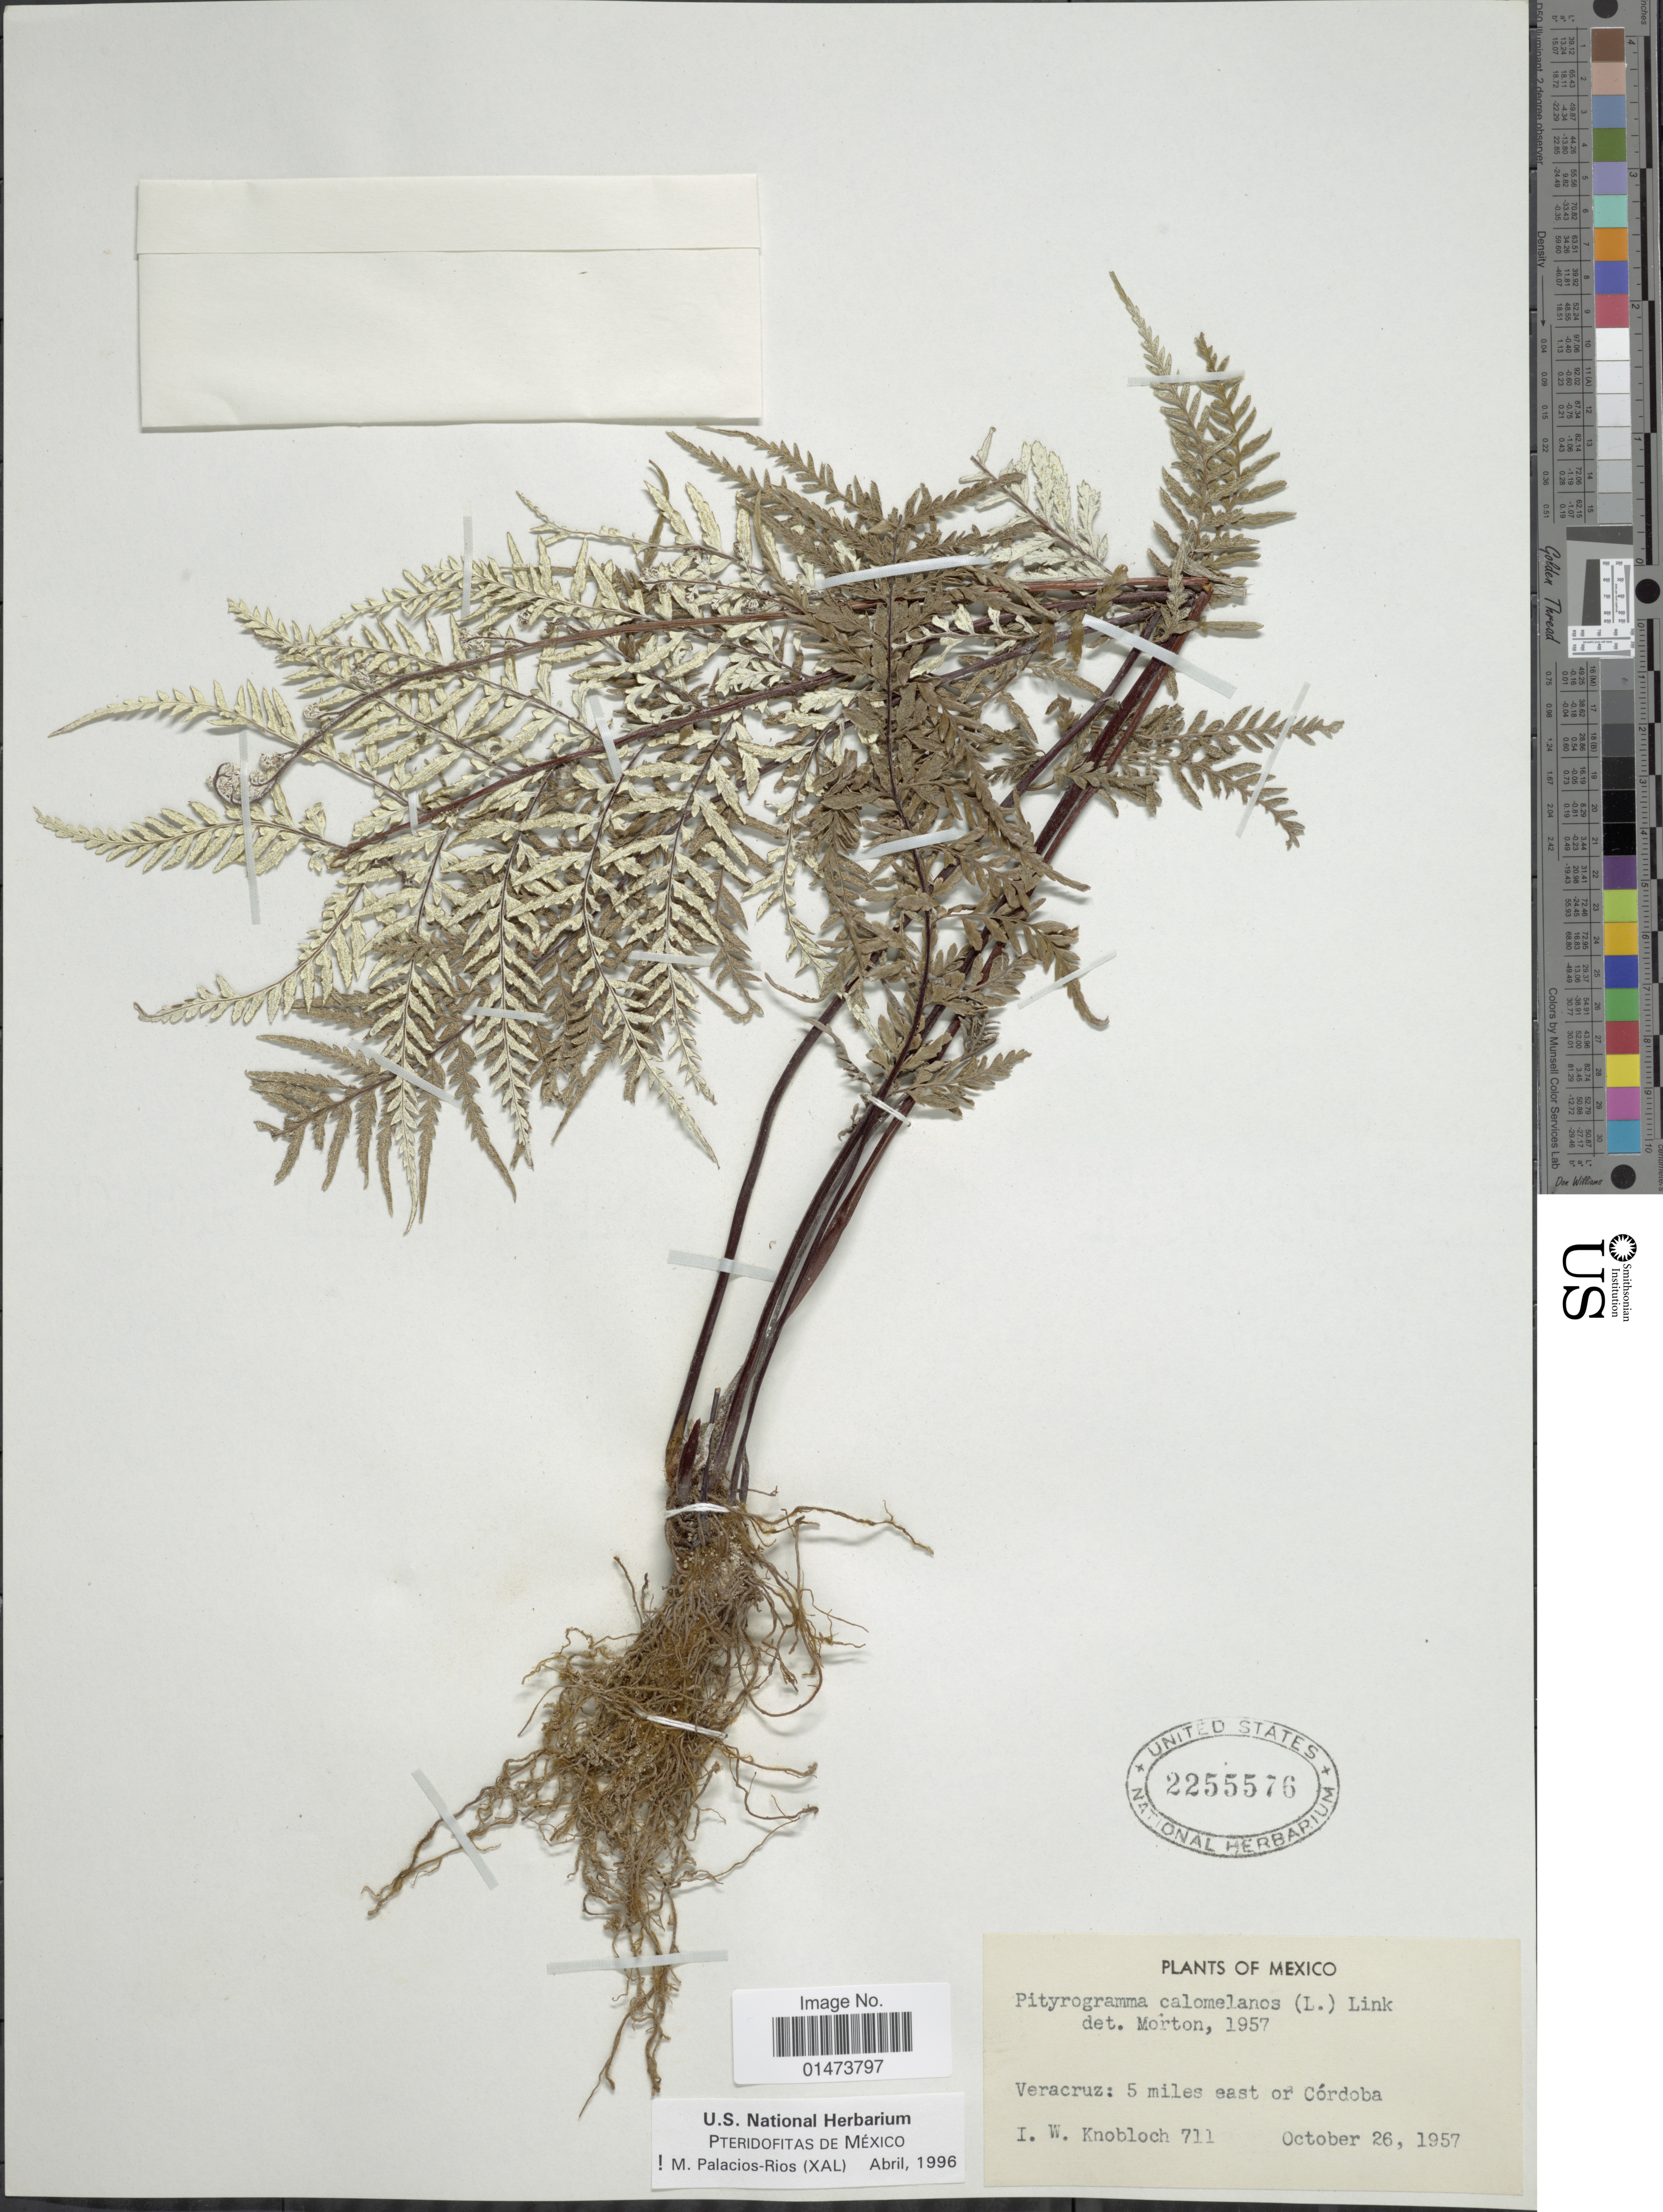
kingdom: Plantae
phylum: Tracheophyta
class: Polypodiopsida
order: Polypodiales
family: Pteridaceae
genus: Pityrogramma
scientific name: Pityrogramma calomelanos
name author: (L.) Link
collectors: I. W. Knobloch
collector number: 711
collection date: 1957-10-26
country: Mexico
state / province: Veracruz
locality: Veracruz: 5 miles east of Córdoba.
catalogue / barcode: US 2255576